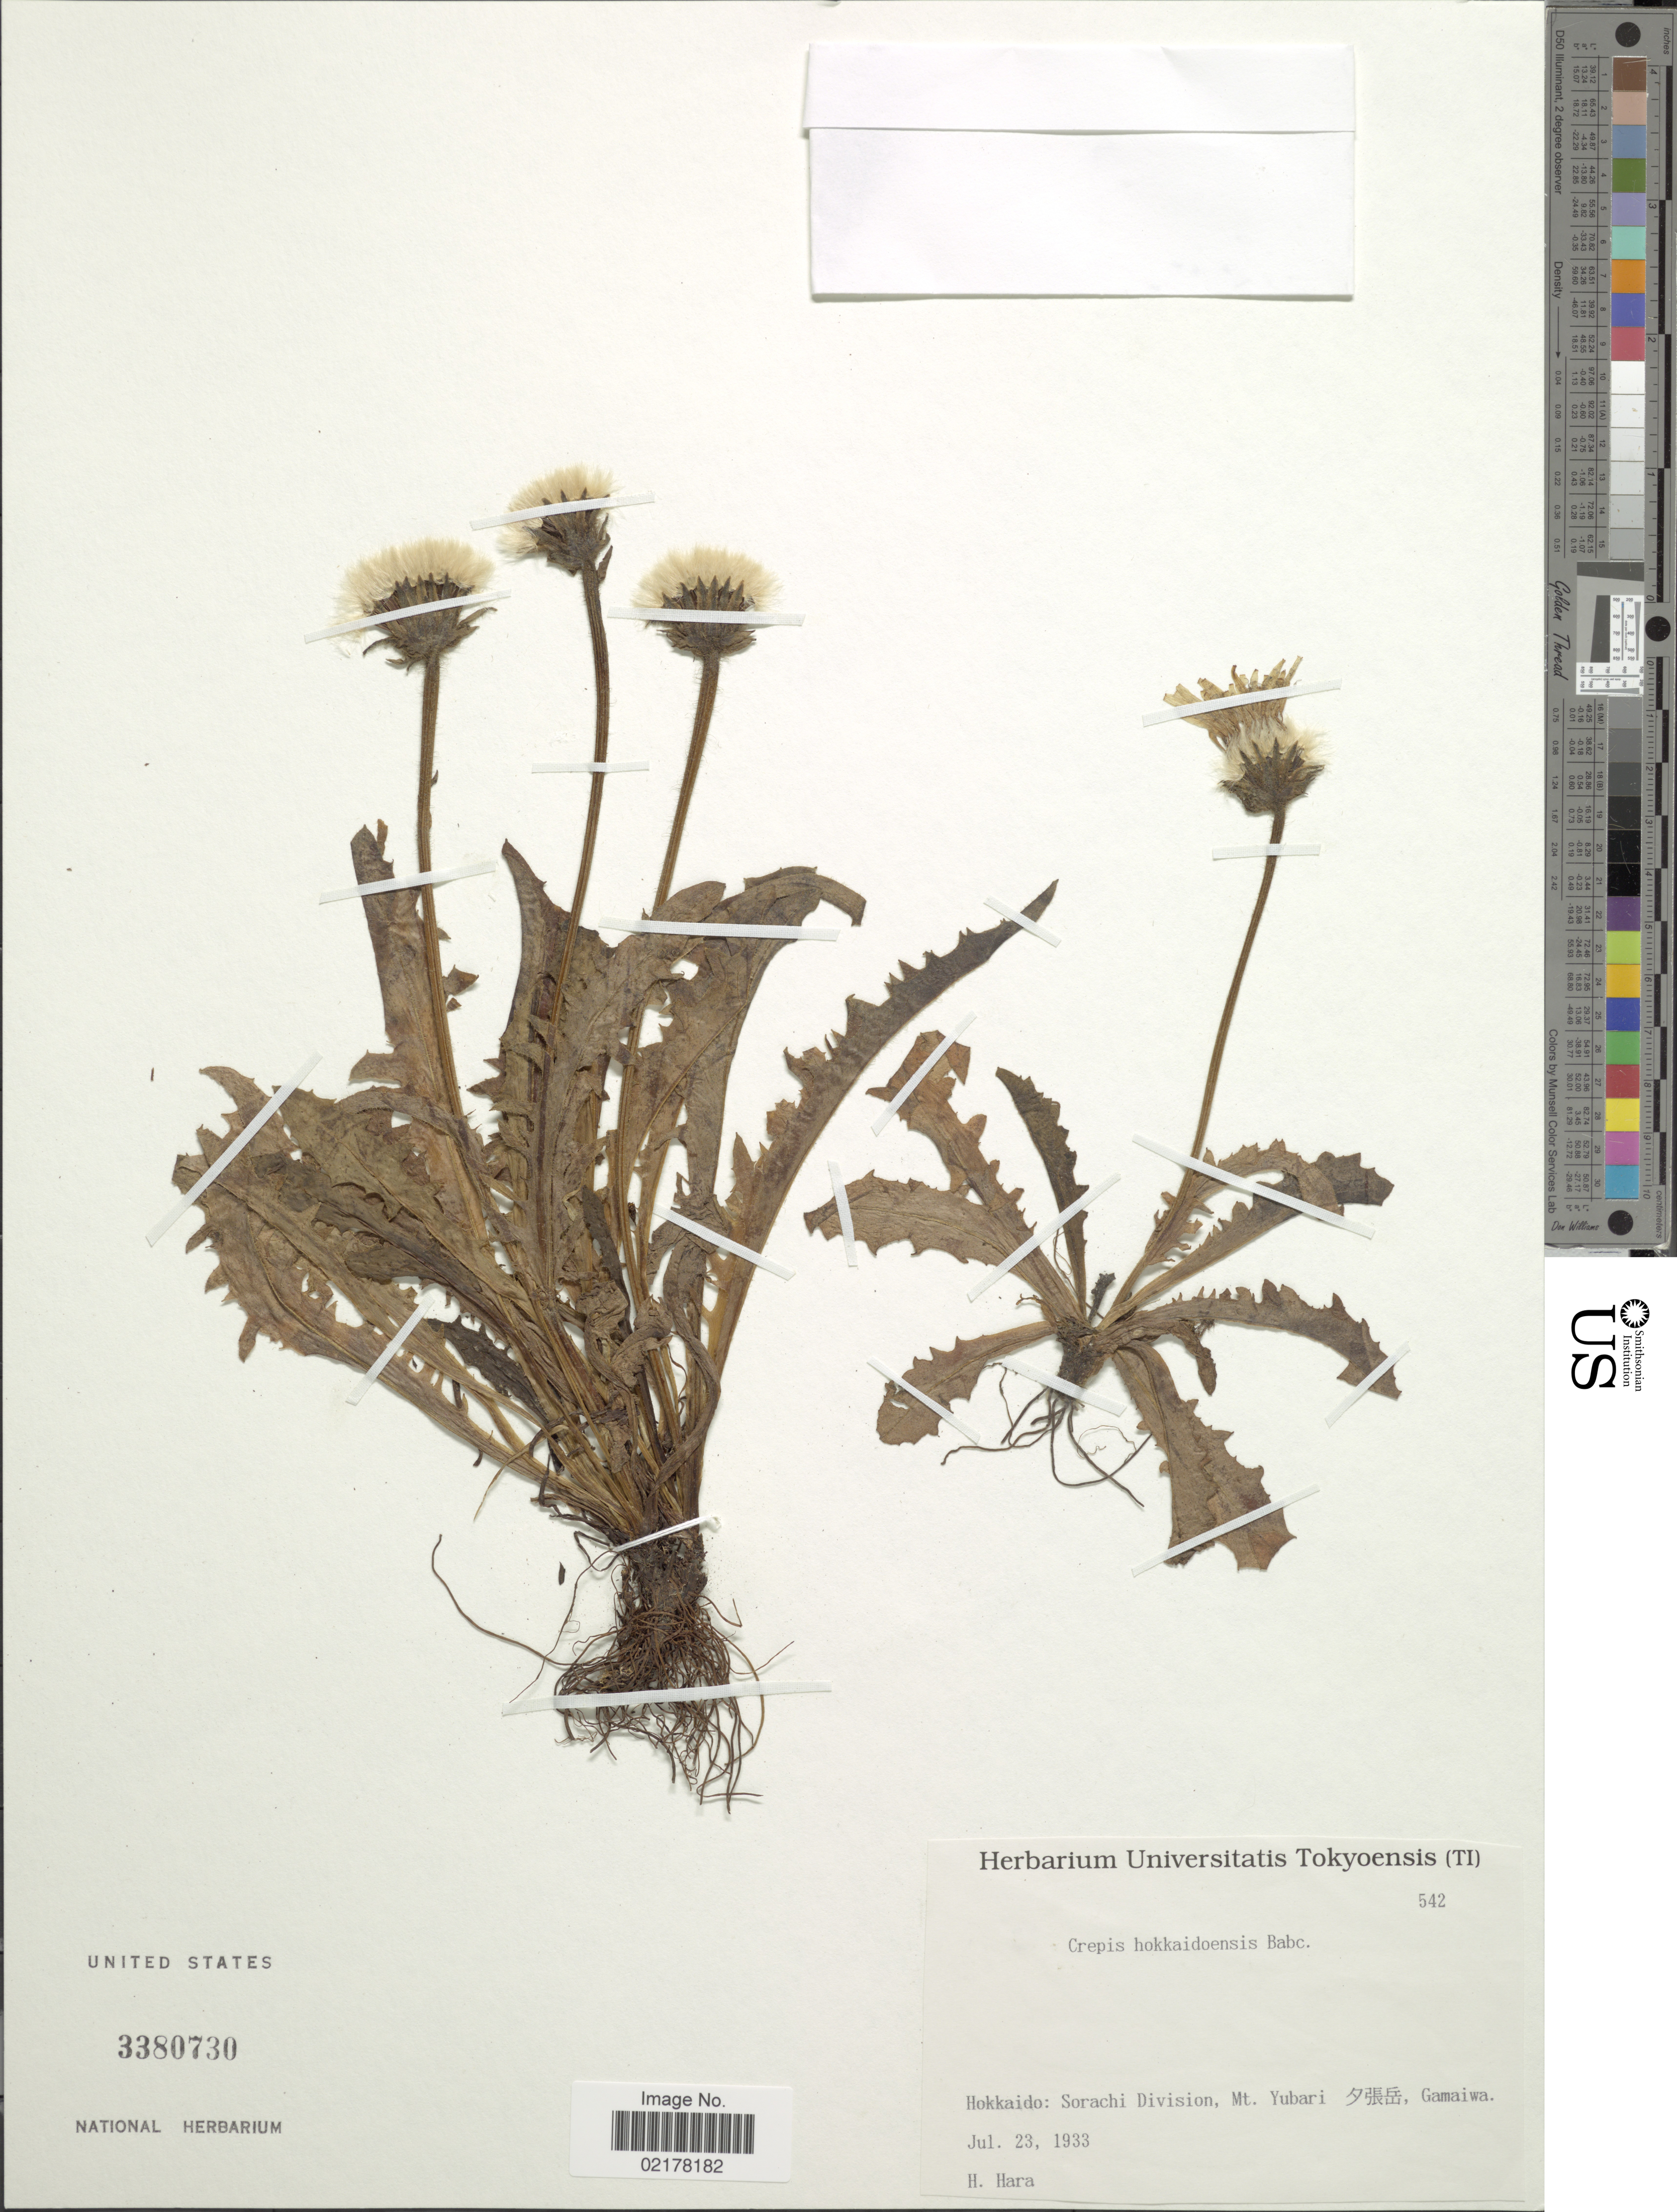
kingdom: Plantae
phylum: Tracheophyta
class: Magnoliopsida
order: Asterales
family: Asteraceae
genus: Crepis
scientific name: Crepis hokkaidoensis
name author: Babc.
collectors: H. Hara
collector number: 542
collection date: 1933-07-23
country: Japan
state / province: Hokkaidō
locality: Sorachi Division, Mt. Yubari, Gamaiwa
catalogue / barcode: US 3380730